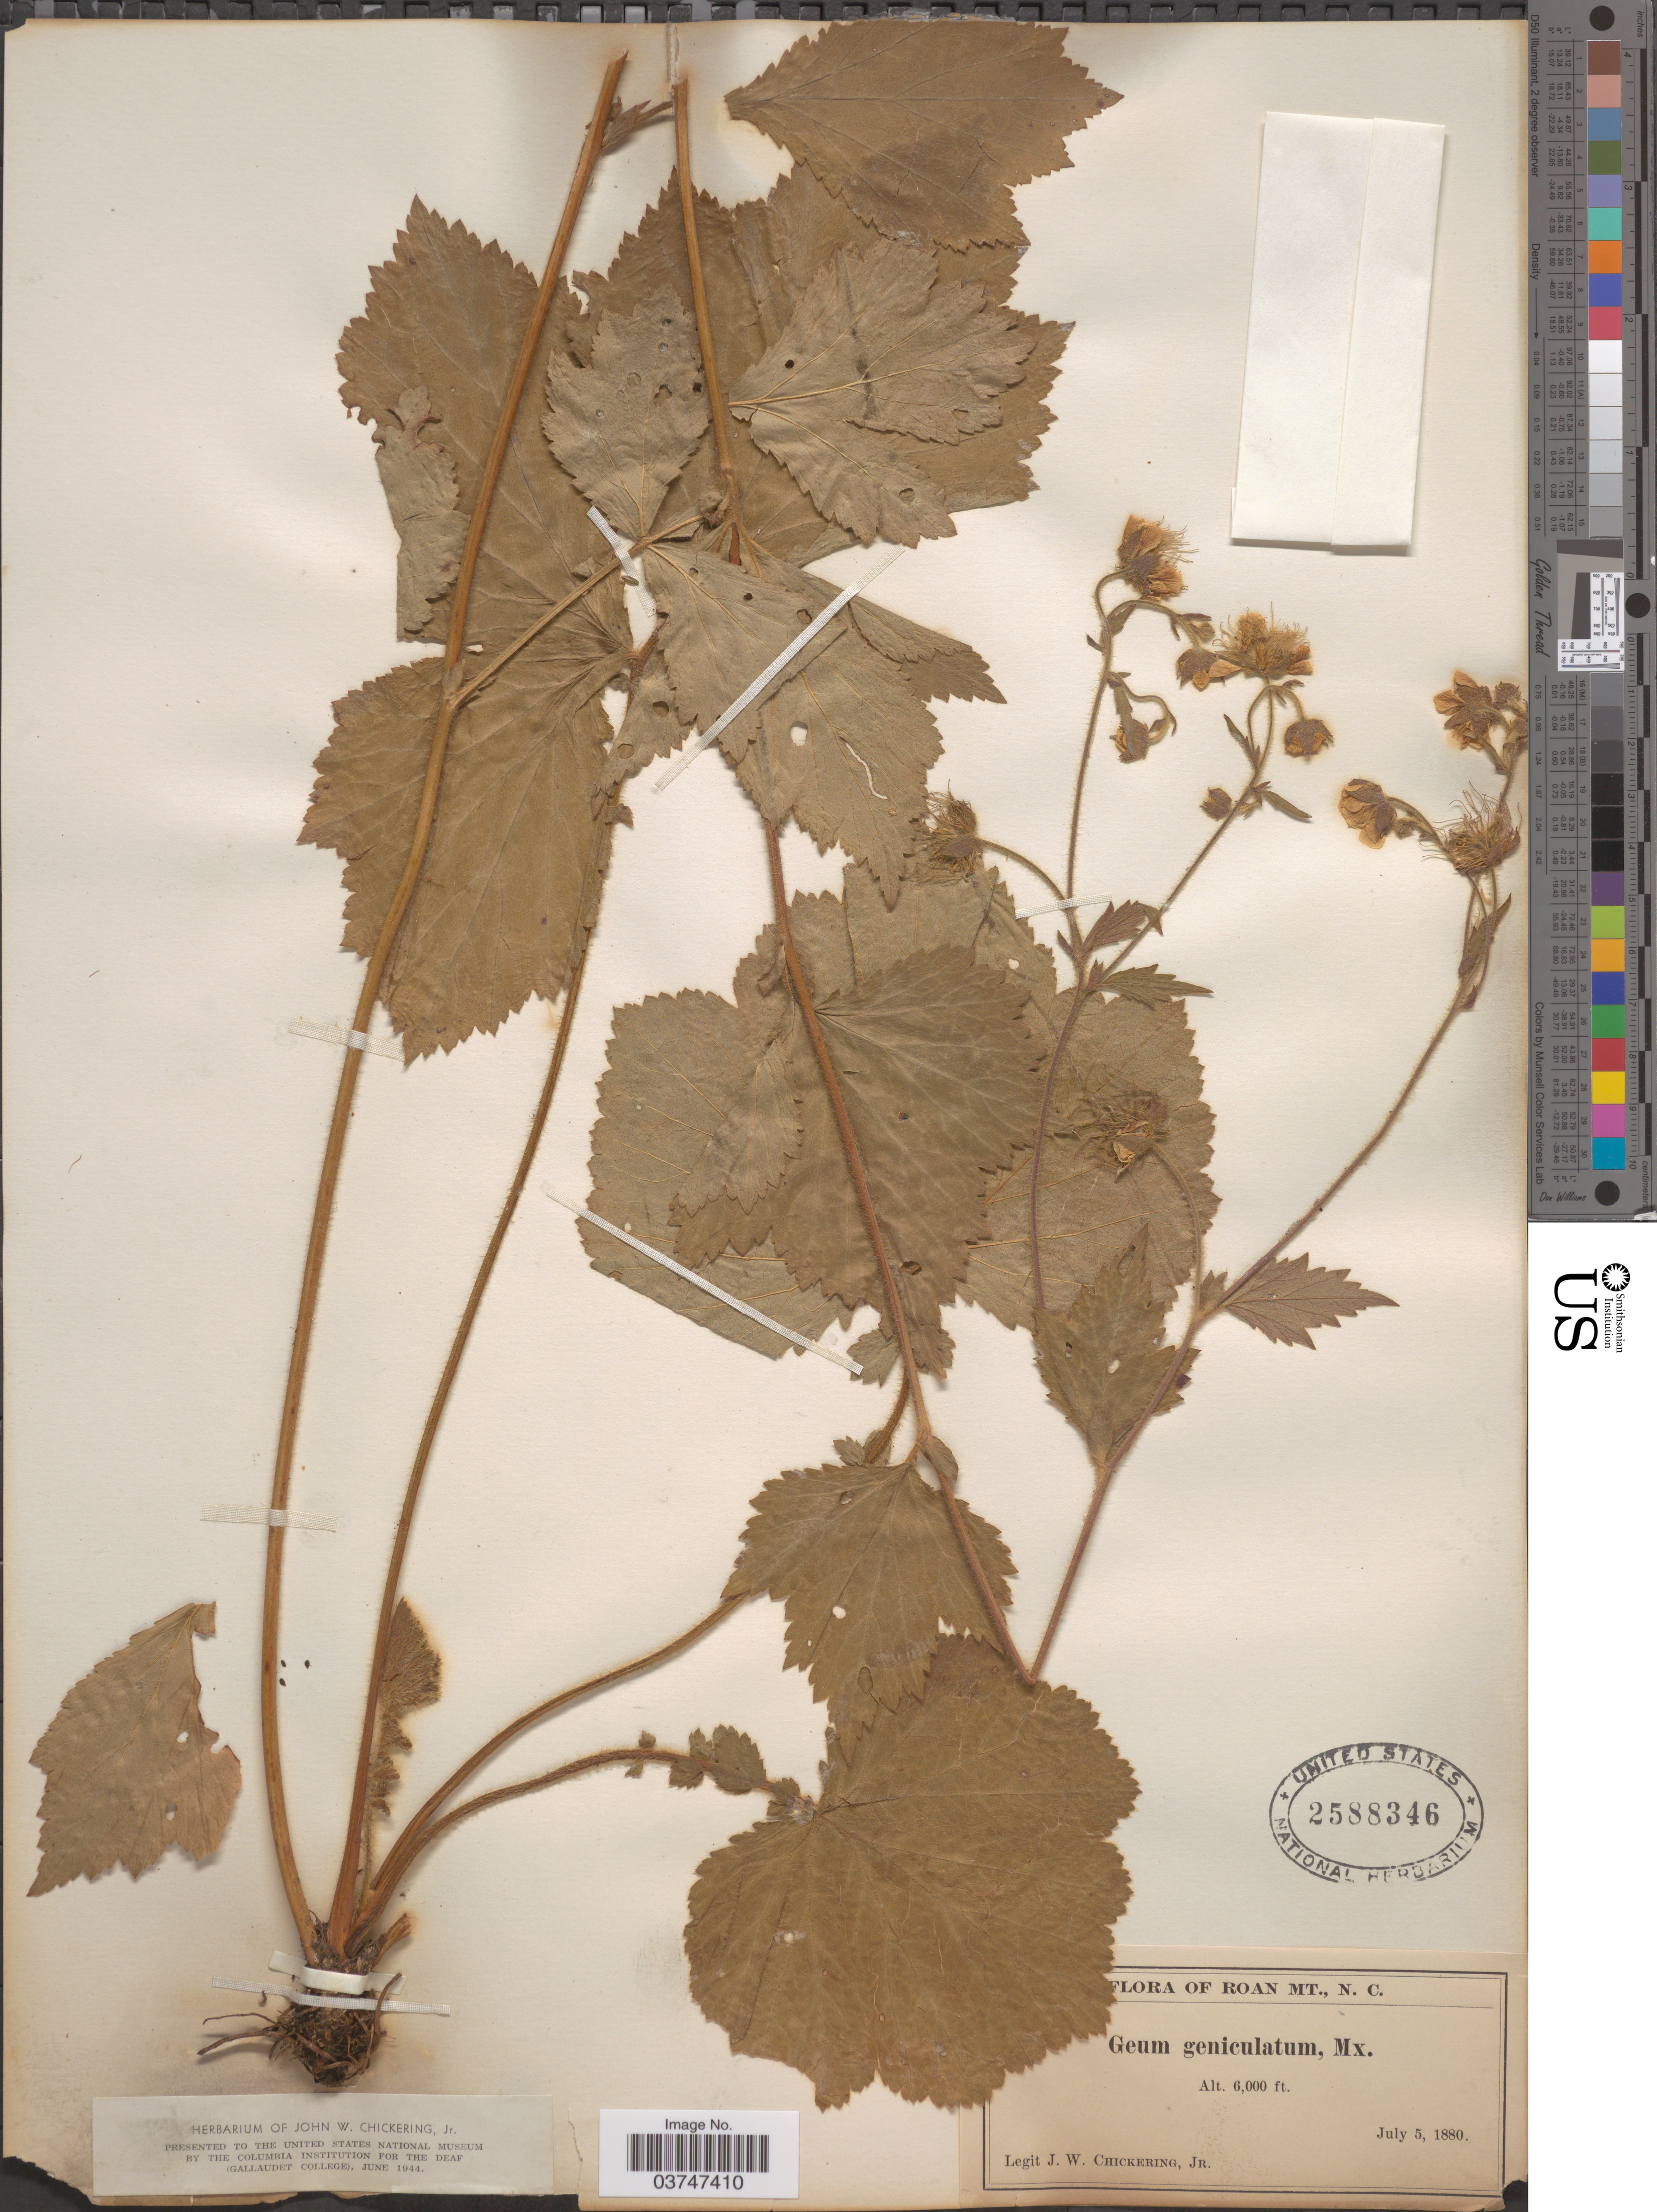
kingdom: Plantae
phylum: Tracheophyta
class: Magnoliopsida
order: Rosales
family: Rosaceae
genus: Geum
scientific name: Geum geniculatum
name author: Michx.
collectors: J. W. Chickering Jr.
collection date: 1880-07-05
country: United States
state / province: North Carolina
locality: Roan Mt.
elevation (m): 1829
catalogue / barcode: US 2588346